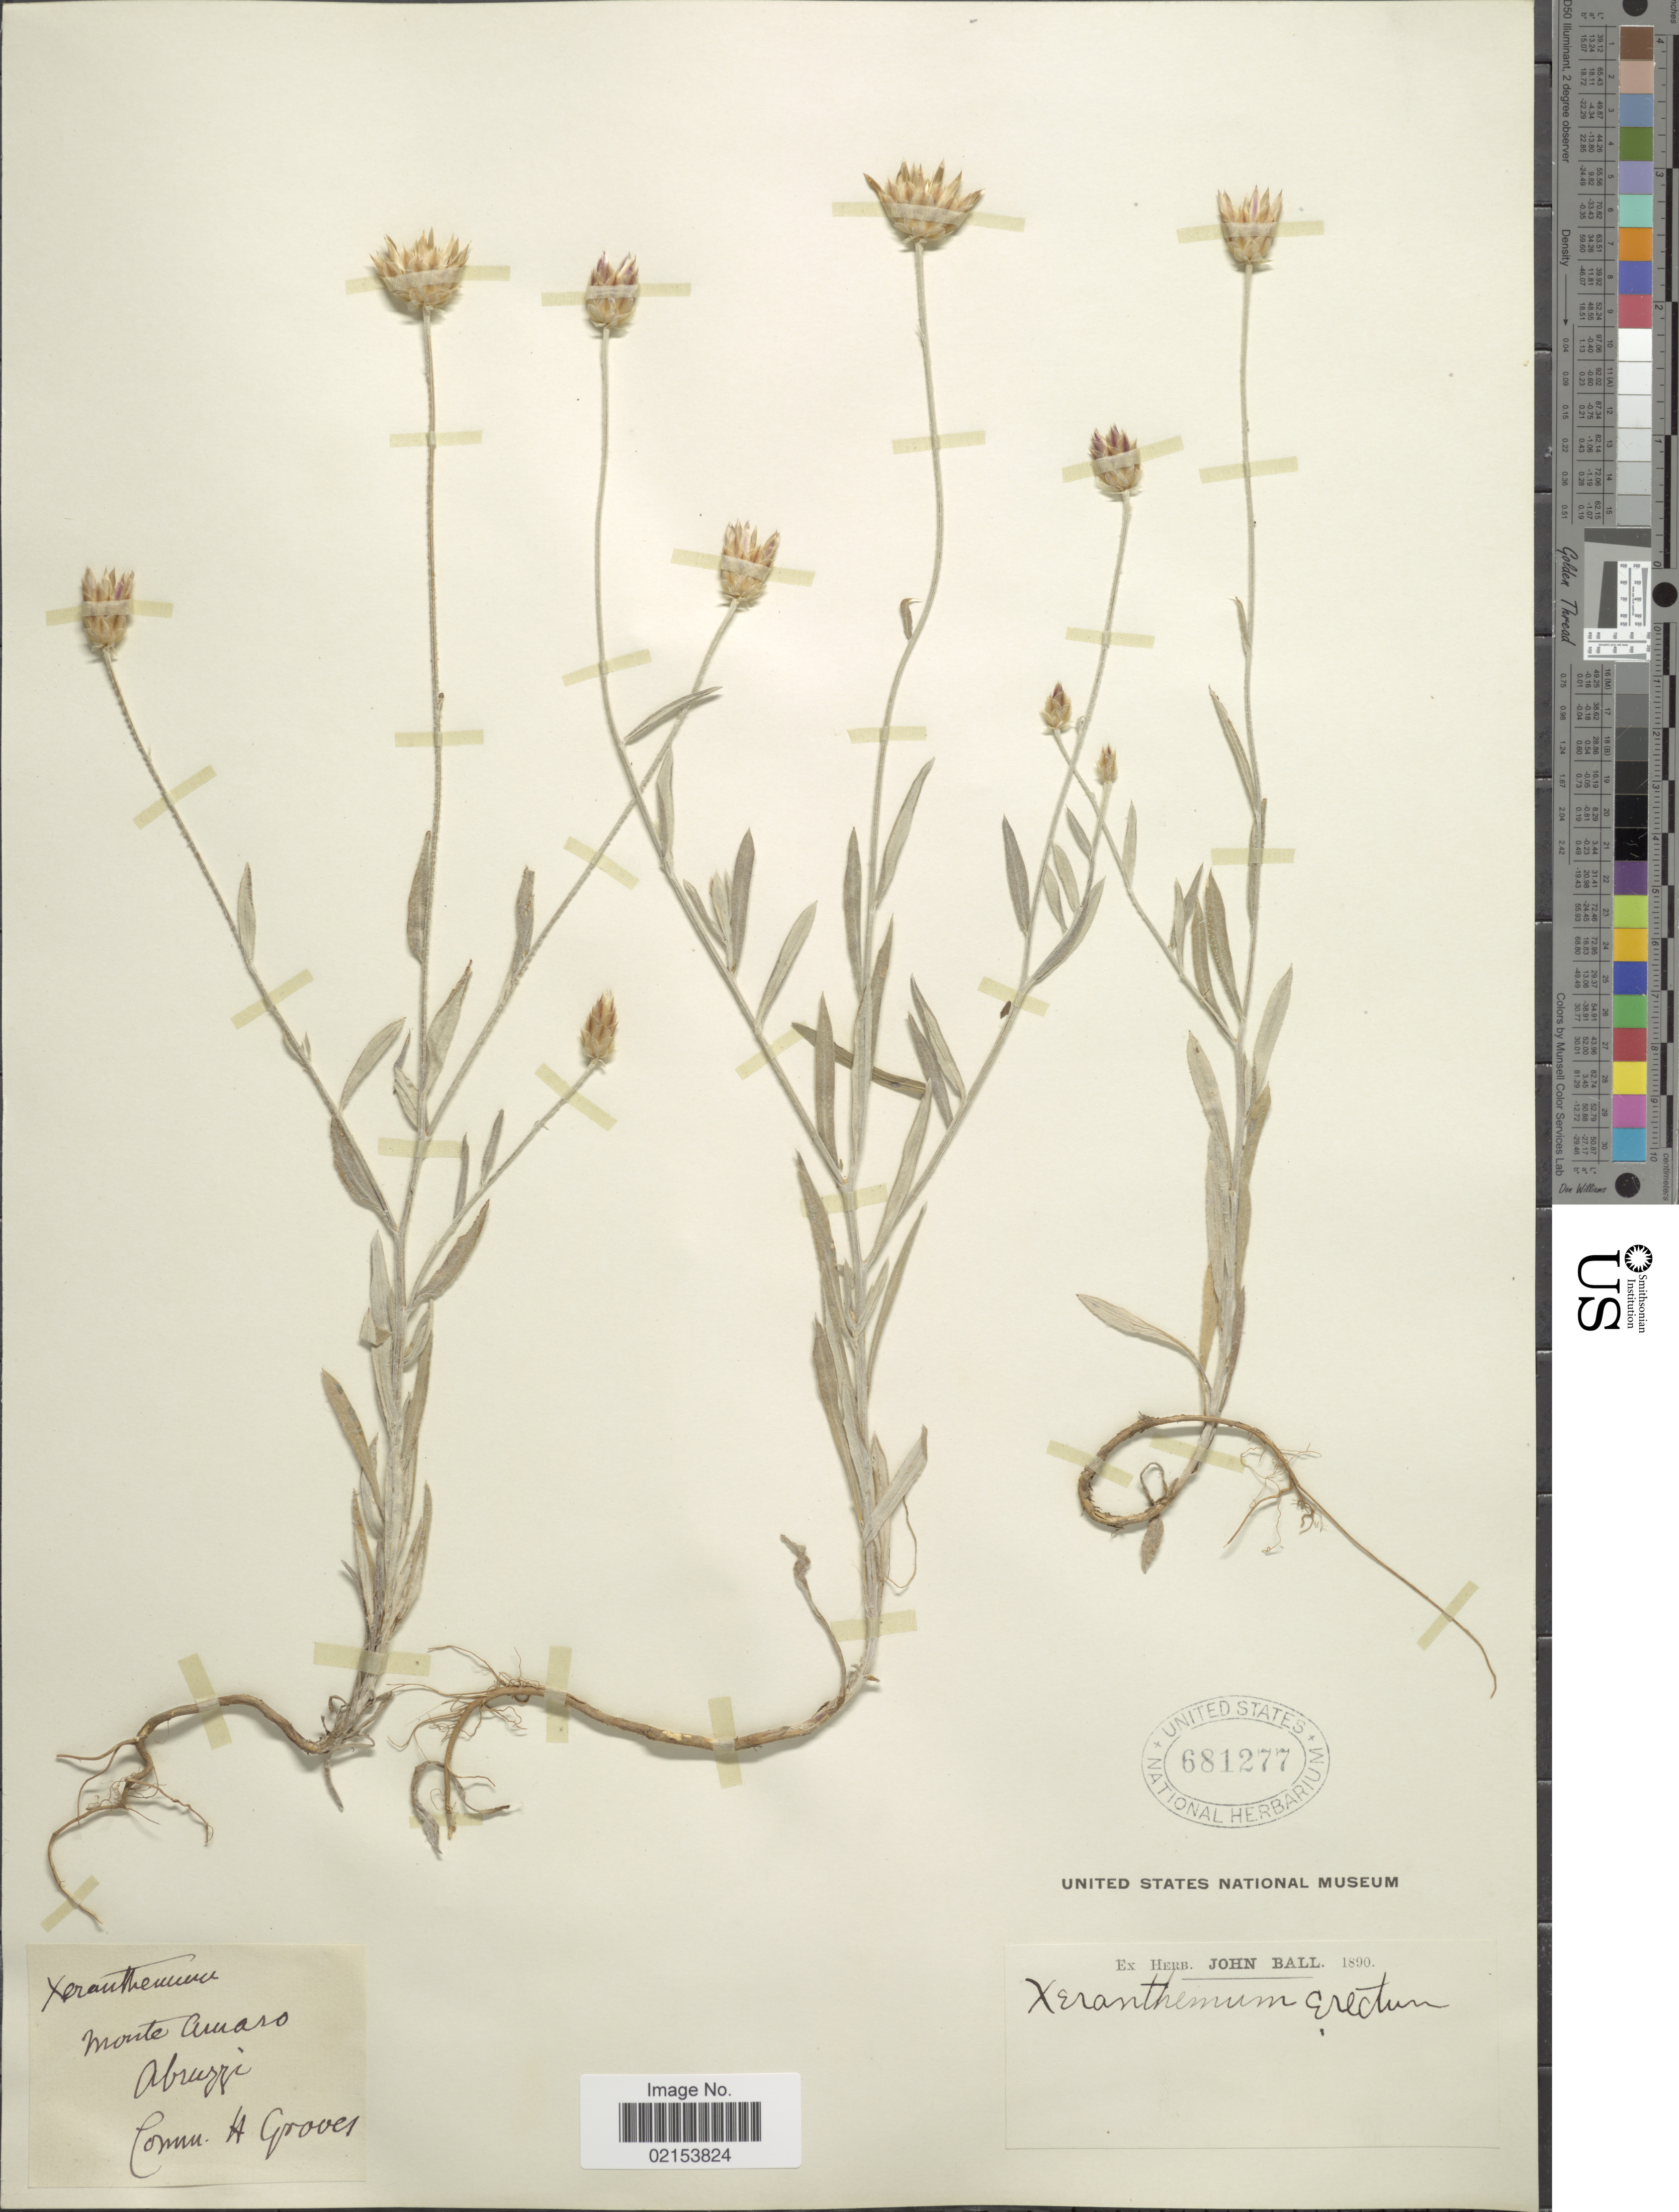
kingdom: Plantae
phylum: Tracheophyta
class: Magnoliopsida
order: Asterales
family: Asteraceae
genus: Xeranthemum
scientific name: Xeranthemum inapertum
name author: (L.) Mill.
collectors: ex herb. John Ball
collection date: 1890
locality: Abruzzi, Monte Amaro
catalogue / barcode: US 681277